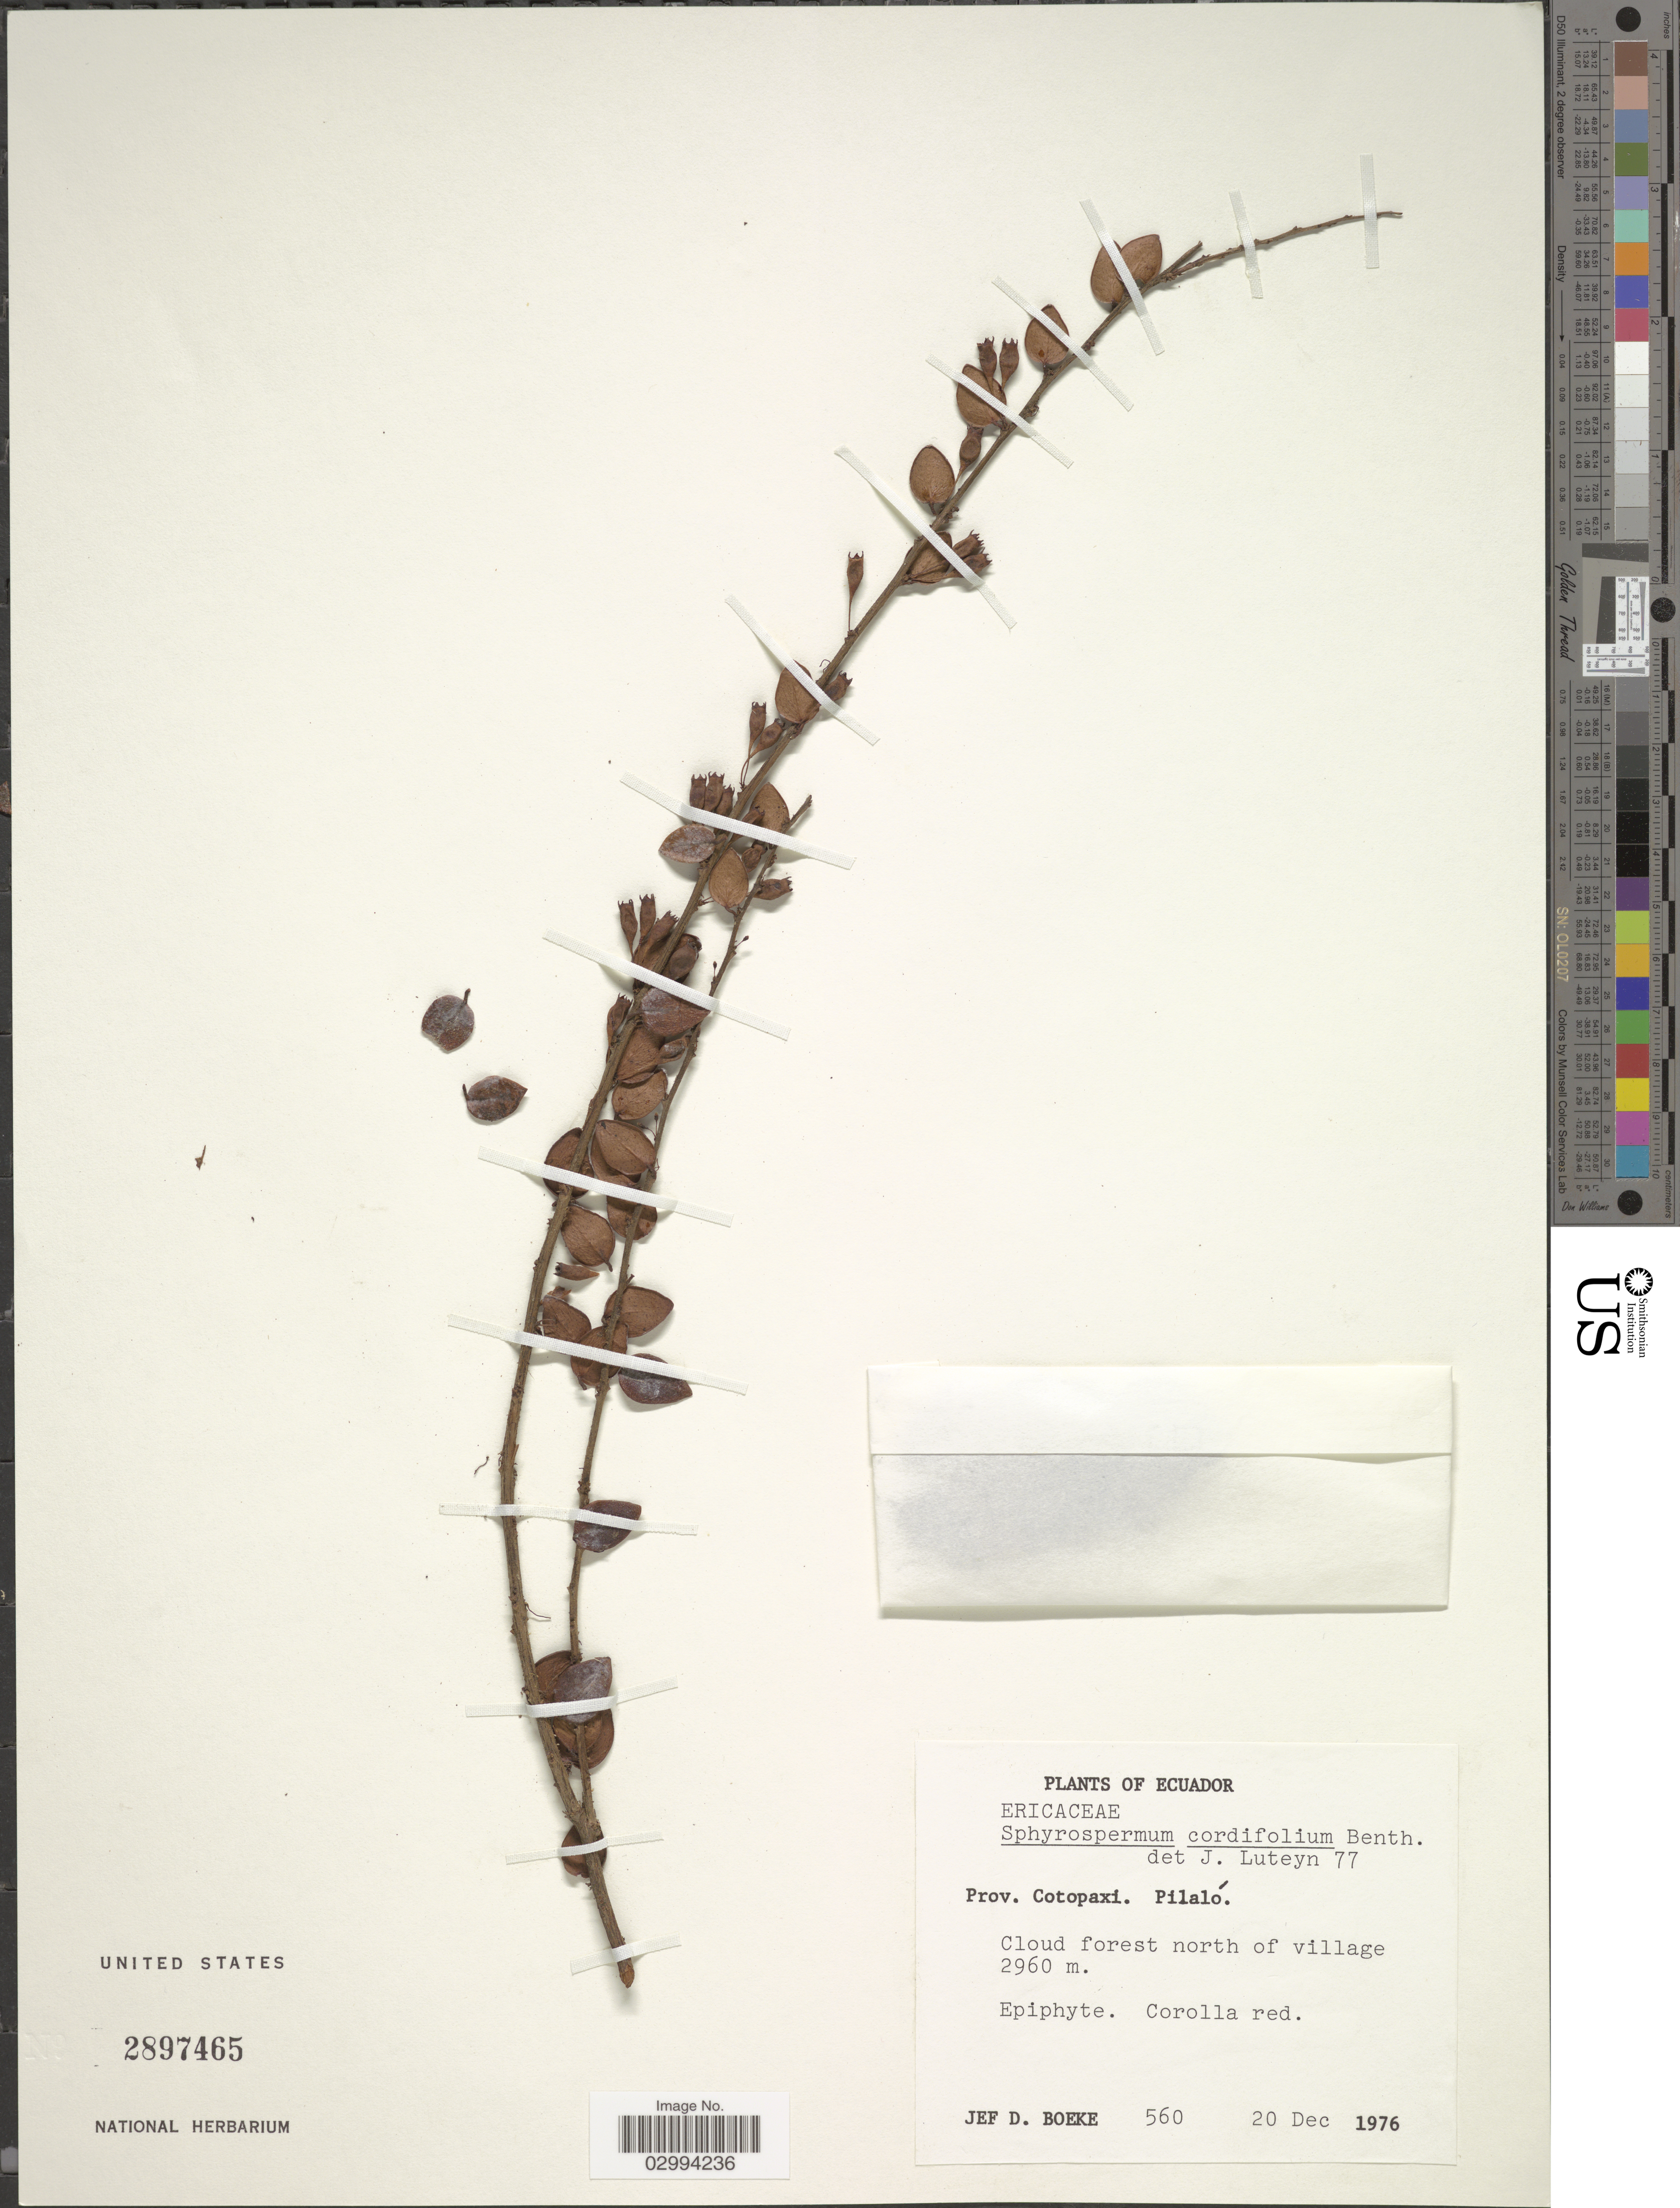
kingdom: Plantae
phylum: Tracheophyta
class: Magnoliopsida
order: Ericales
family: Ericaceae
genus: Sphyrospermum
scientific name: Sphyrospermum cordifolium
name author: Benth.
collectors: J. Boeke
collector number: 560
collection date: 1976-12-20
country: Ecuador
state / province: Cotopaxi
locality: Pilaló, Cloud forest north of village.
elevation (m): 2960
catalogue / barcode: US 2897465